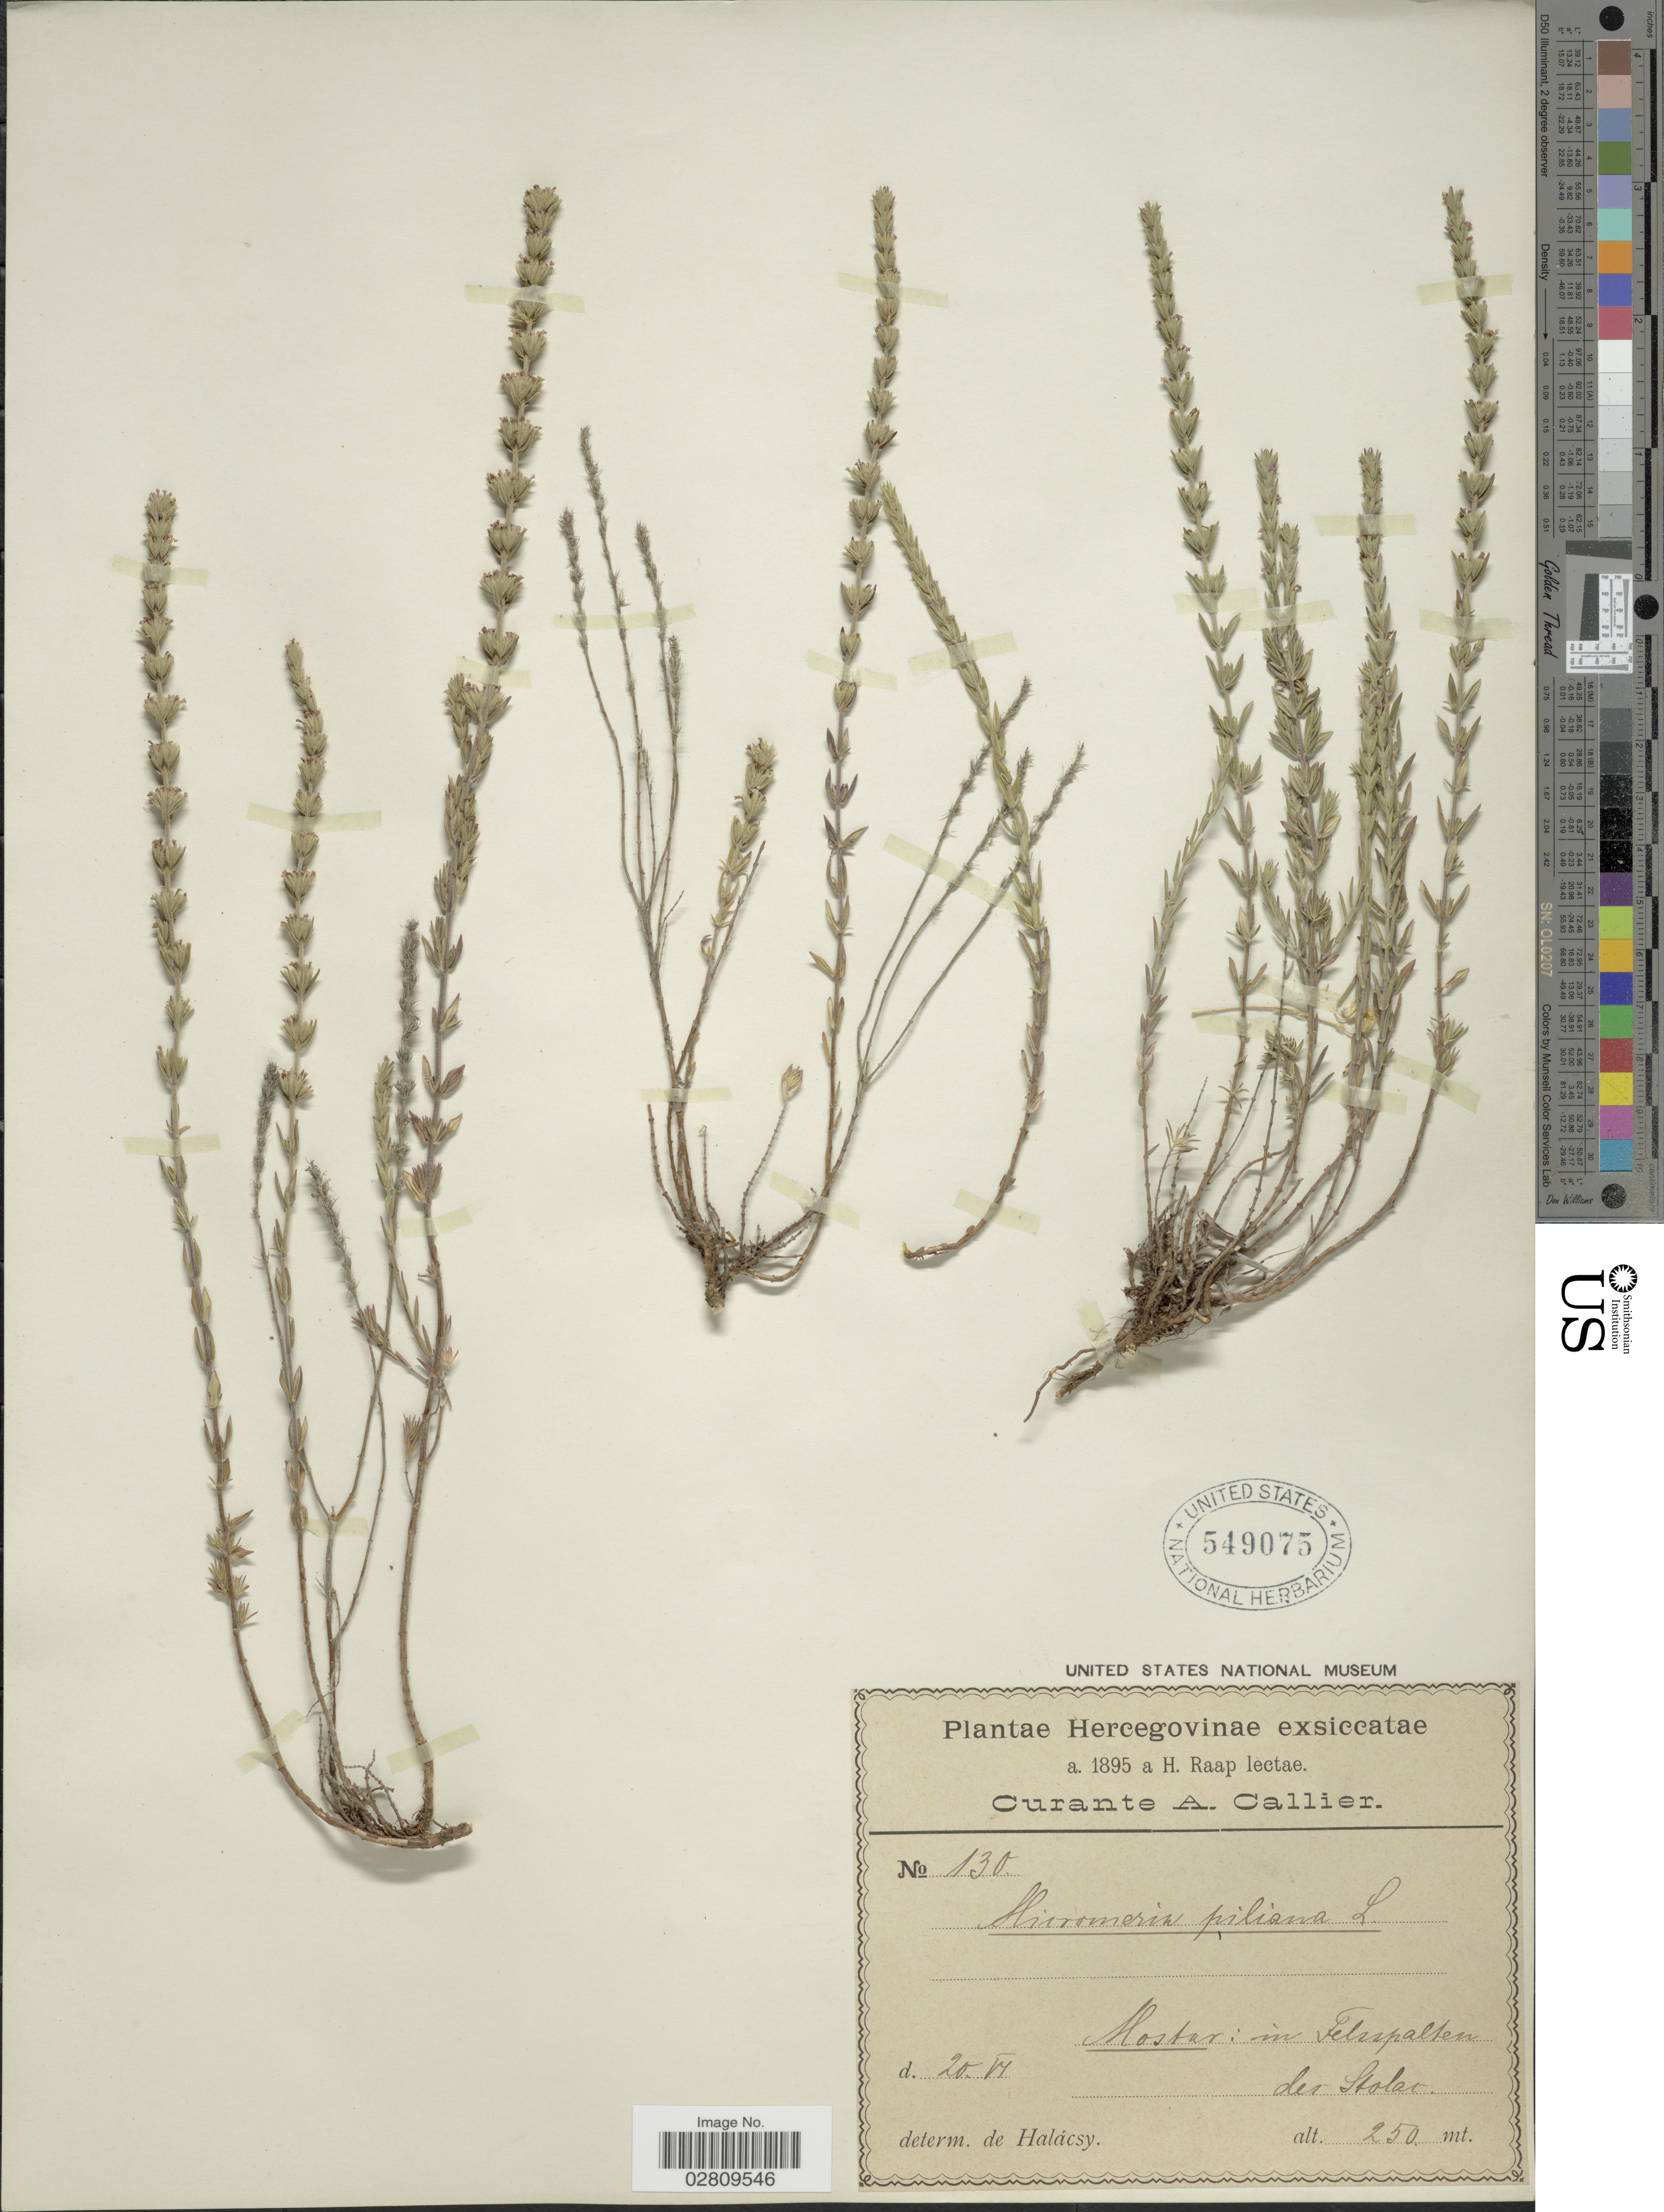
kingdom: Plantae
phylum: Tracheophyta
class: Magnoliopsida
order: Lamiales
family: Lamiaceae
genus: Micromeria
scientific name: Micromeria juliana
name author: (L.) Benth. ex Rchb.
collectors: H. Raap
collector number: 130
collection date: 1895-06-20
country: Bosnia and Herzegovina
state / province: Federation of B&H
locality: Hercegovinae. Mostar: in Telispalten des Skolar.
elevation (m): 250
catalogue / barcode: US 549075